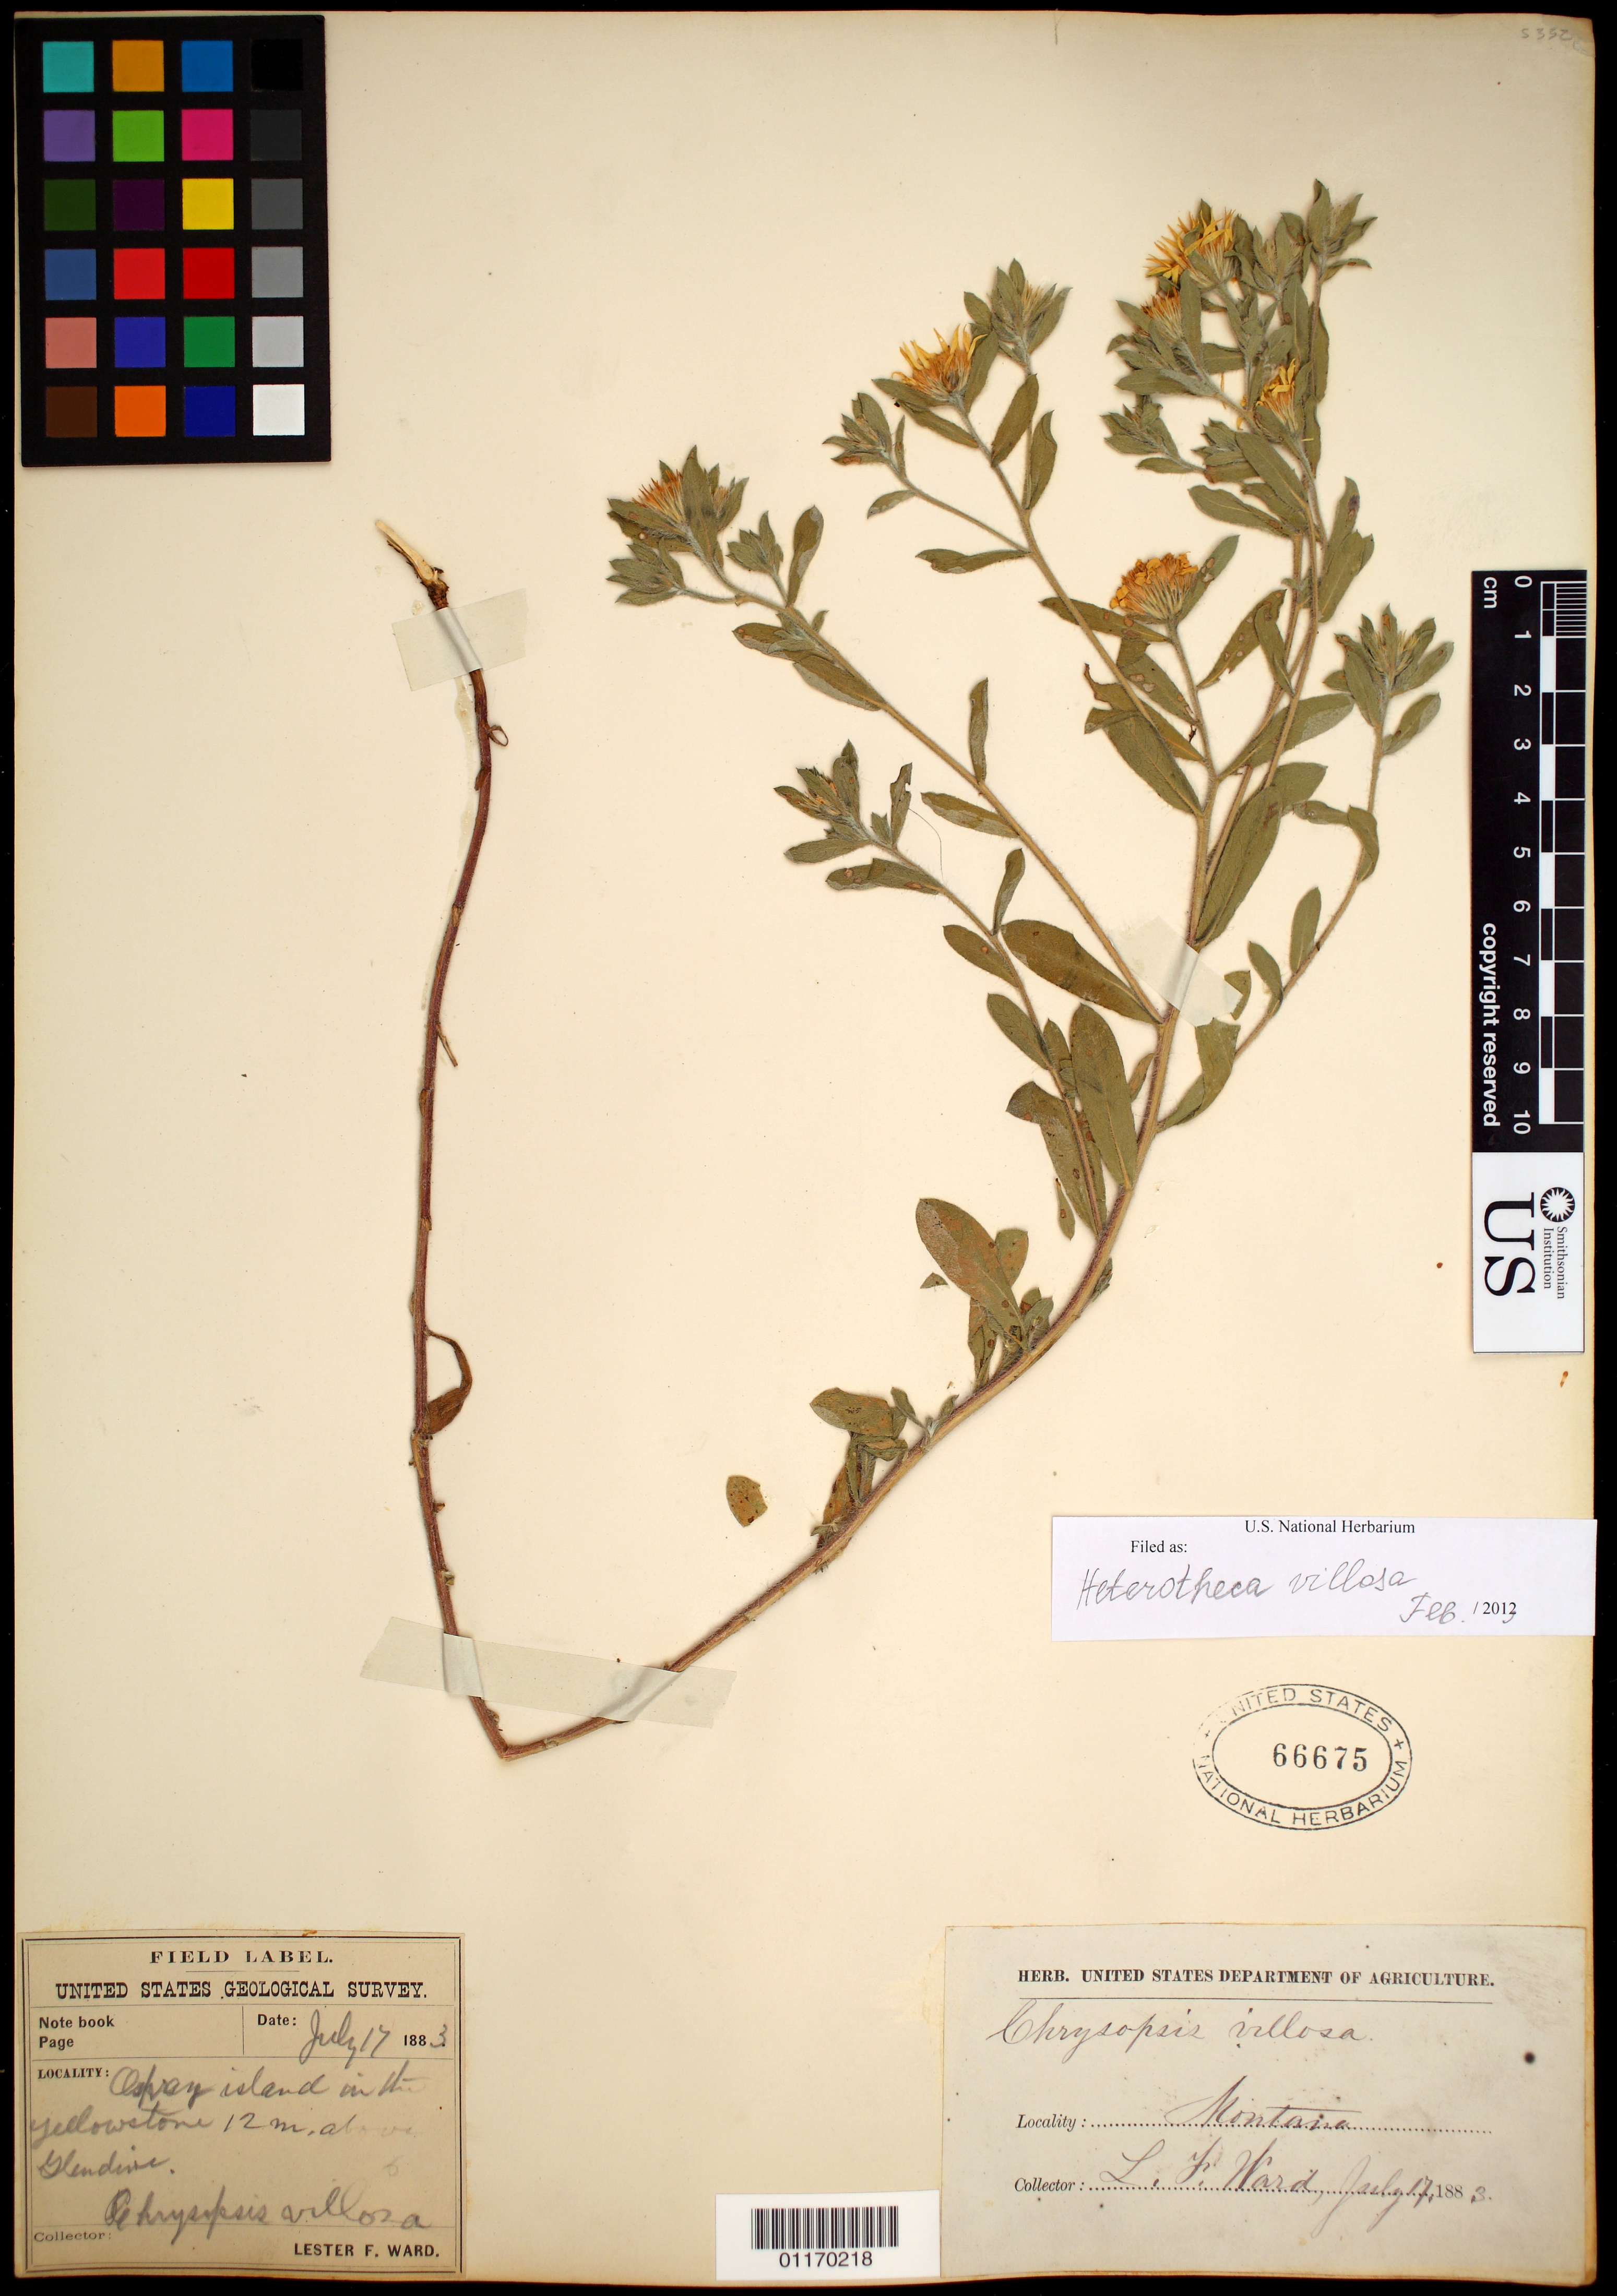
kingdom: Plantae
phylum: Tracheophyta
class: Magnoliopsida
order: Asterales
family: Asteraceae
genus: Heterotheca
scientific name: Heterotheca villosa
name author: (Pursh) Shinners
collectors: L. F. Ward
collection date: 1883-07-17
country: United States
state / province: Montana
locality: Ospray island in the Yellowstone,12 m. above Glendive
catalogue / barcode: US 66675